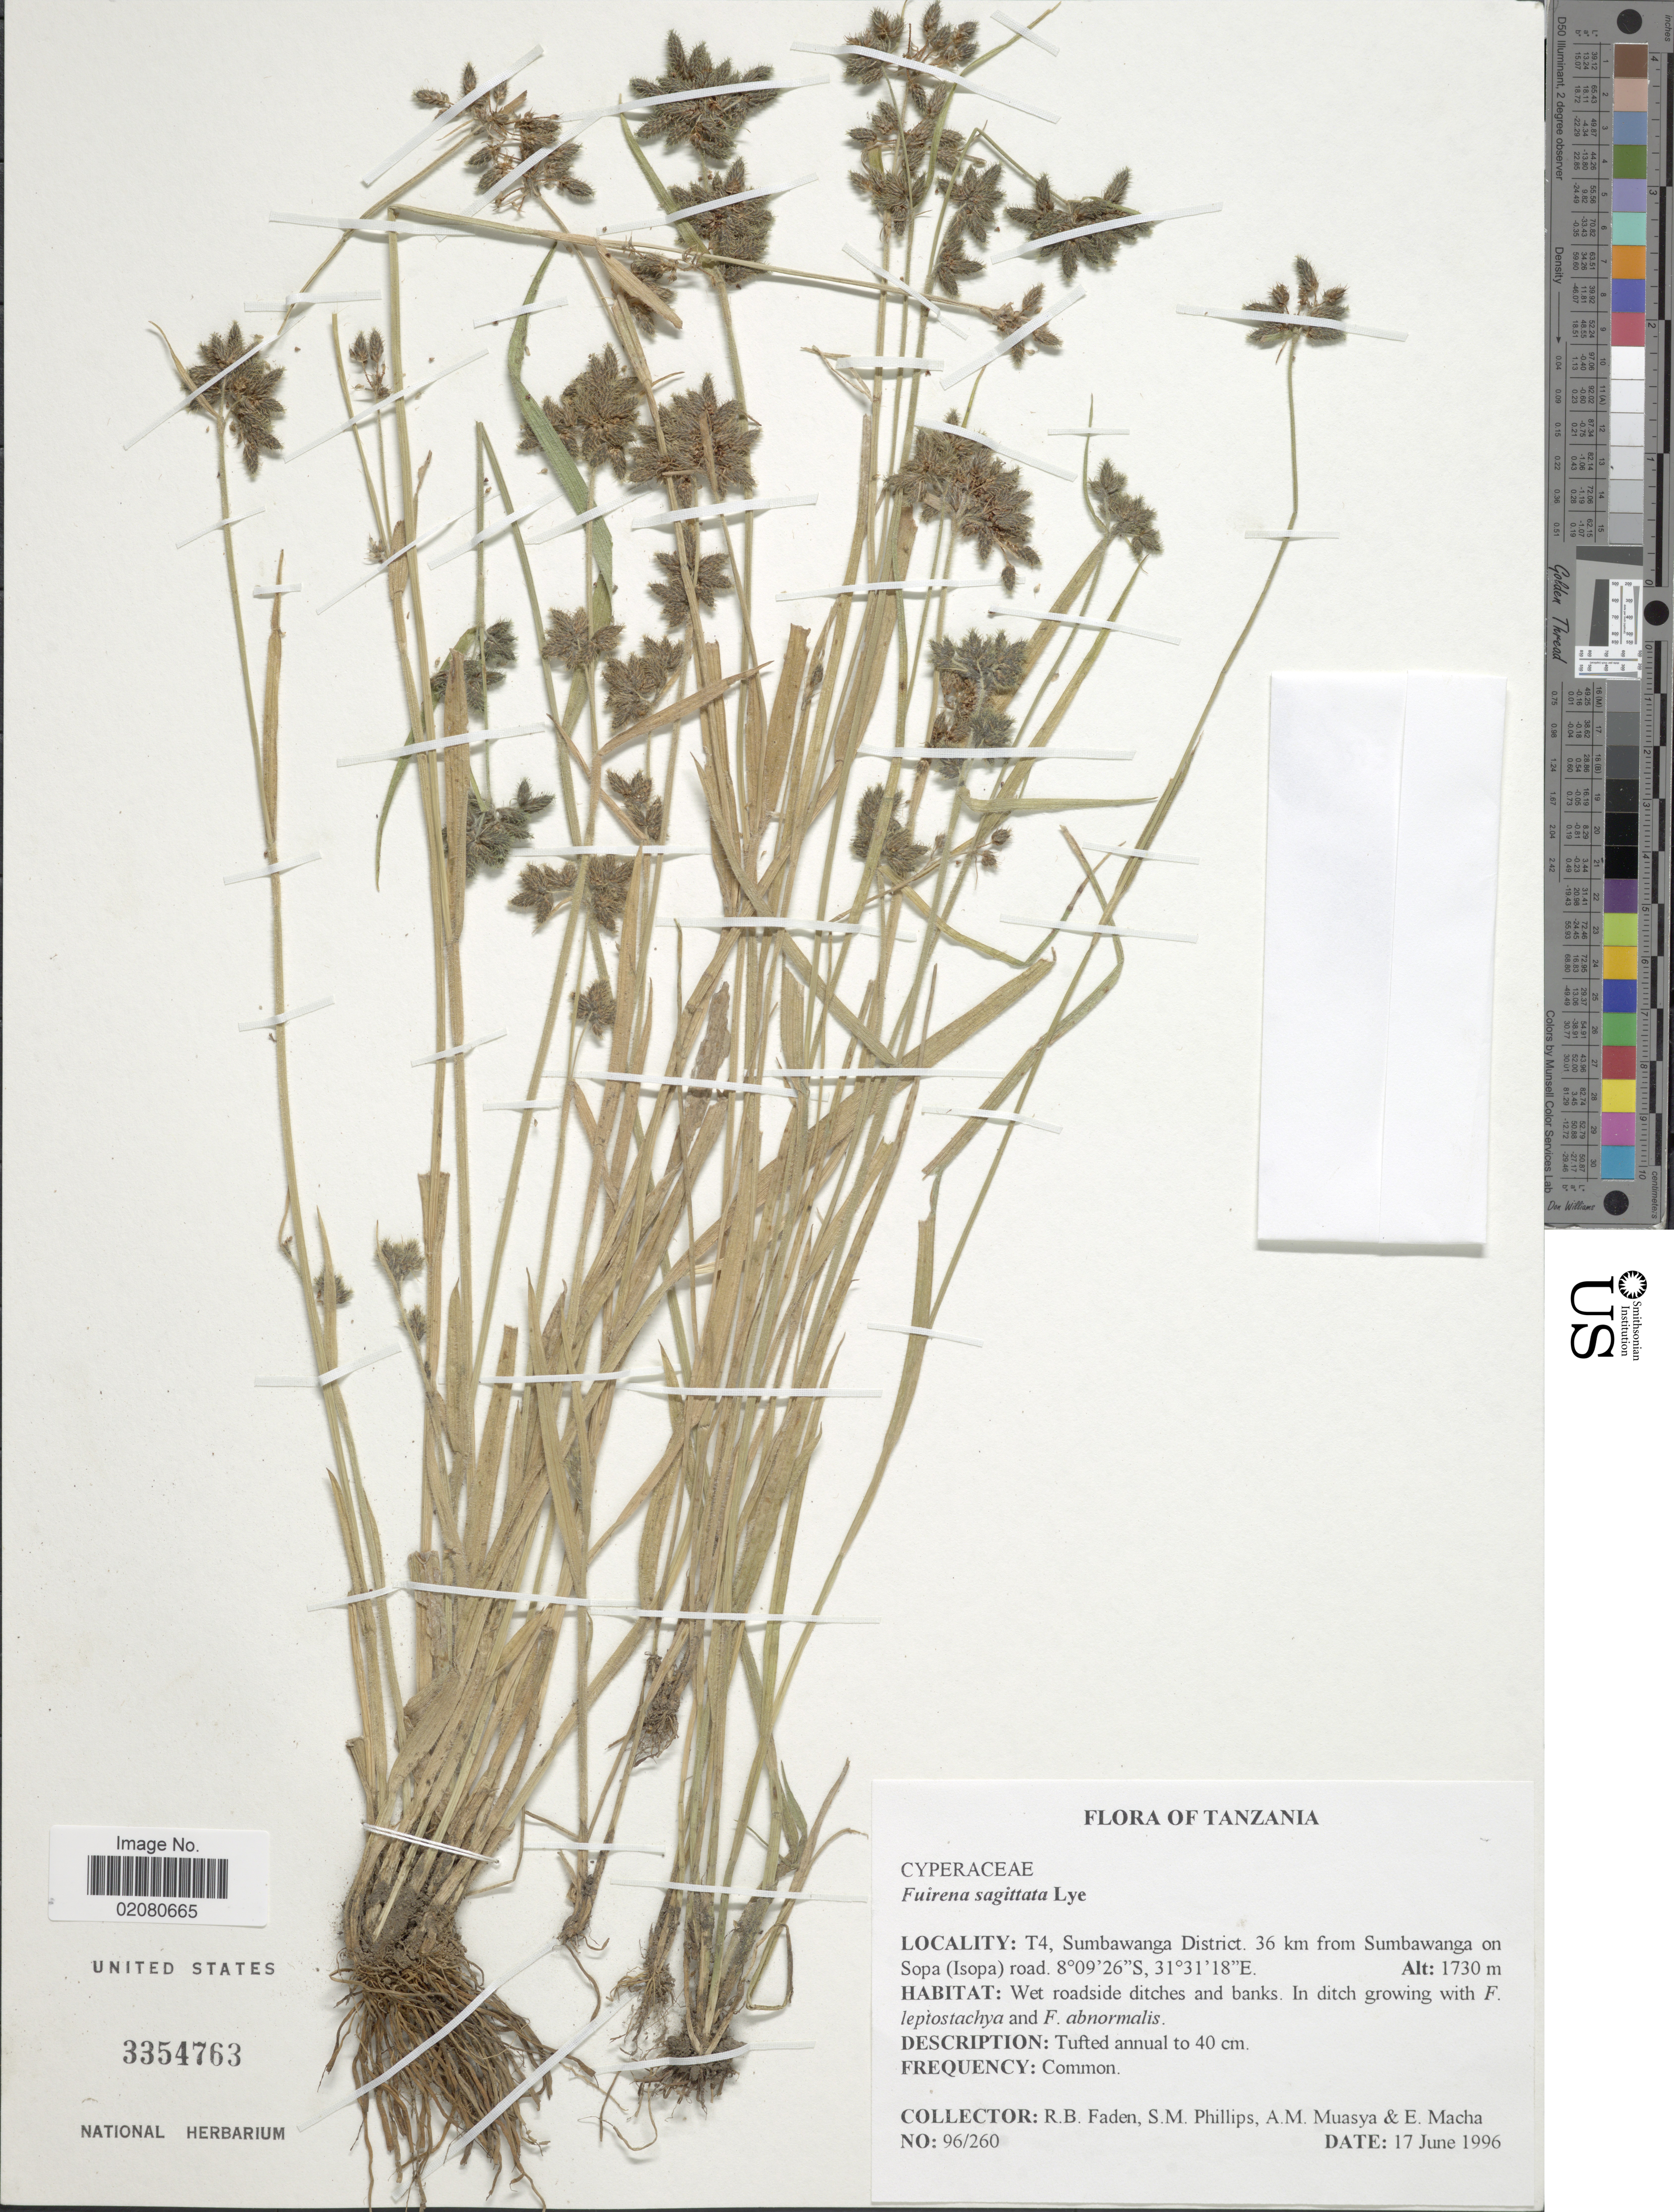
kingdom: Plantae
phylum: Tracheophyta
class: Liliopsida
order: Poales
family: Cyperaceae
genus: Fuirena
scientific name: Fuirena sagittata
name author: Lye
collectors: R. B. Faden, S. M. Phillips, A. Muasya & E. Macha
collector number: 96/260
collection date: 1996-06-17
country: Tanzania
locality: Tanzania T4, Sumbawanga District, 36 km from Sumbawanga on Sopa (Isopa) road.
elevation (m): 1730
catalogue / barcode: US 3354763